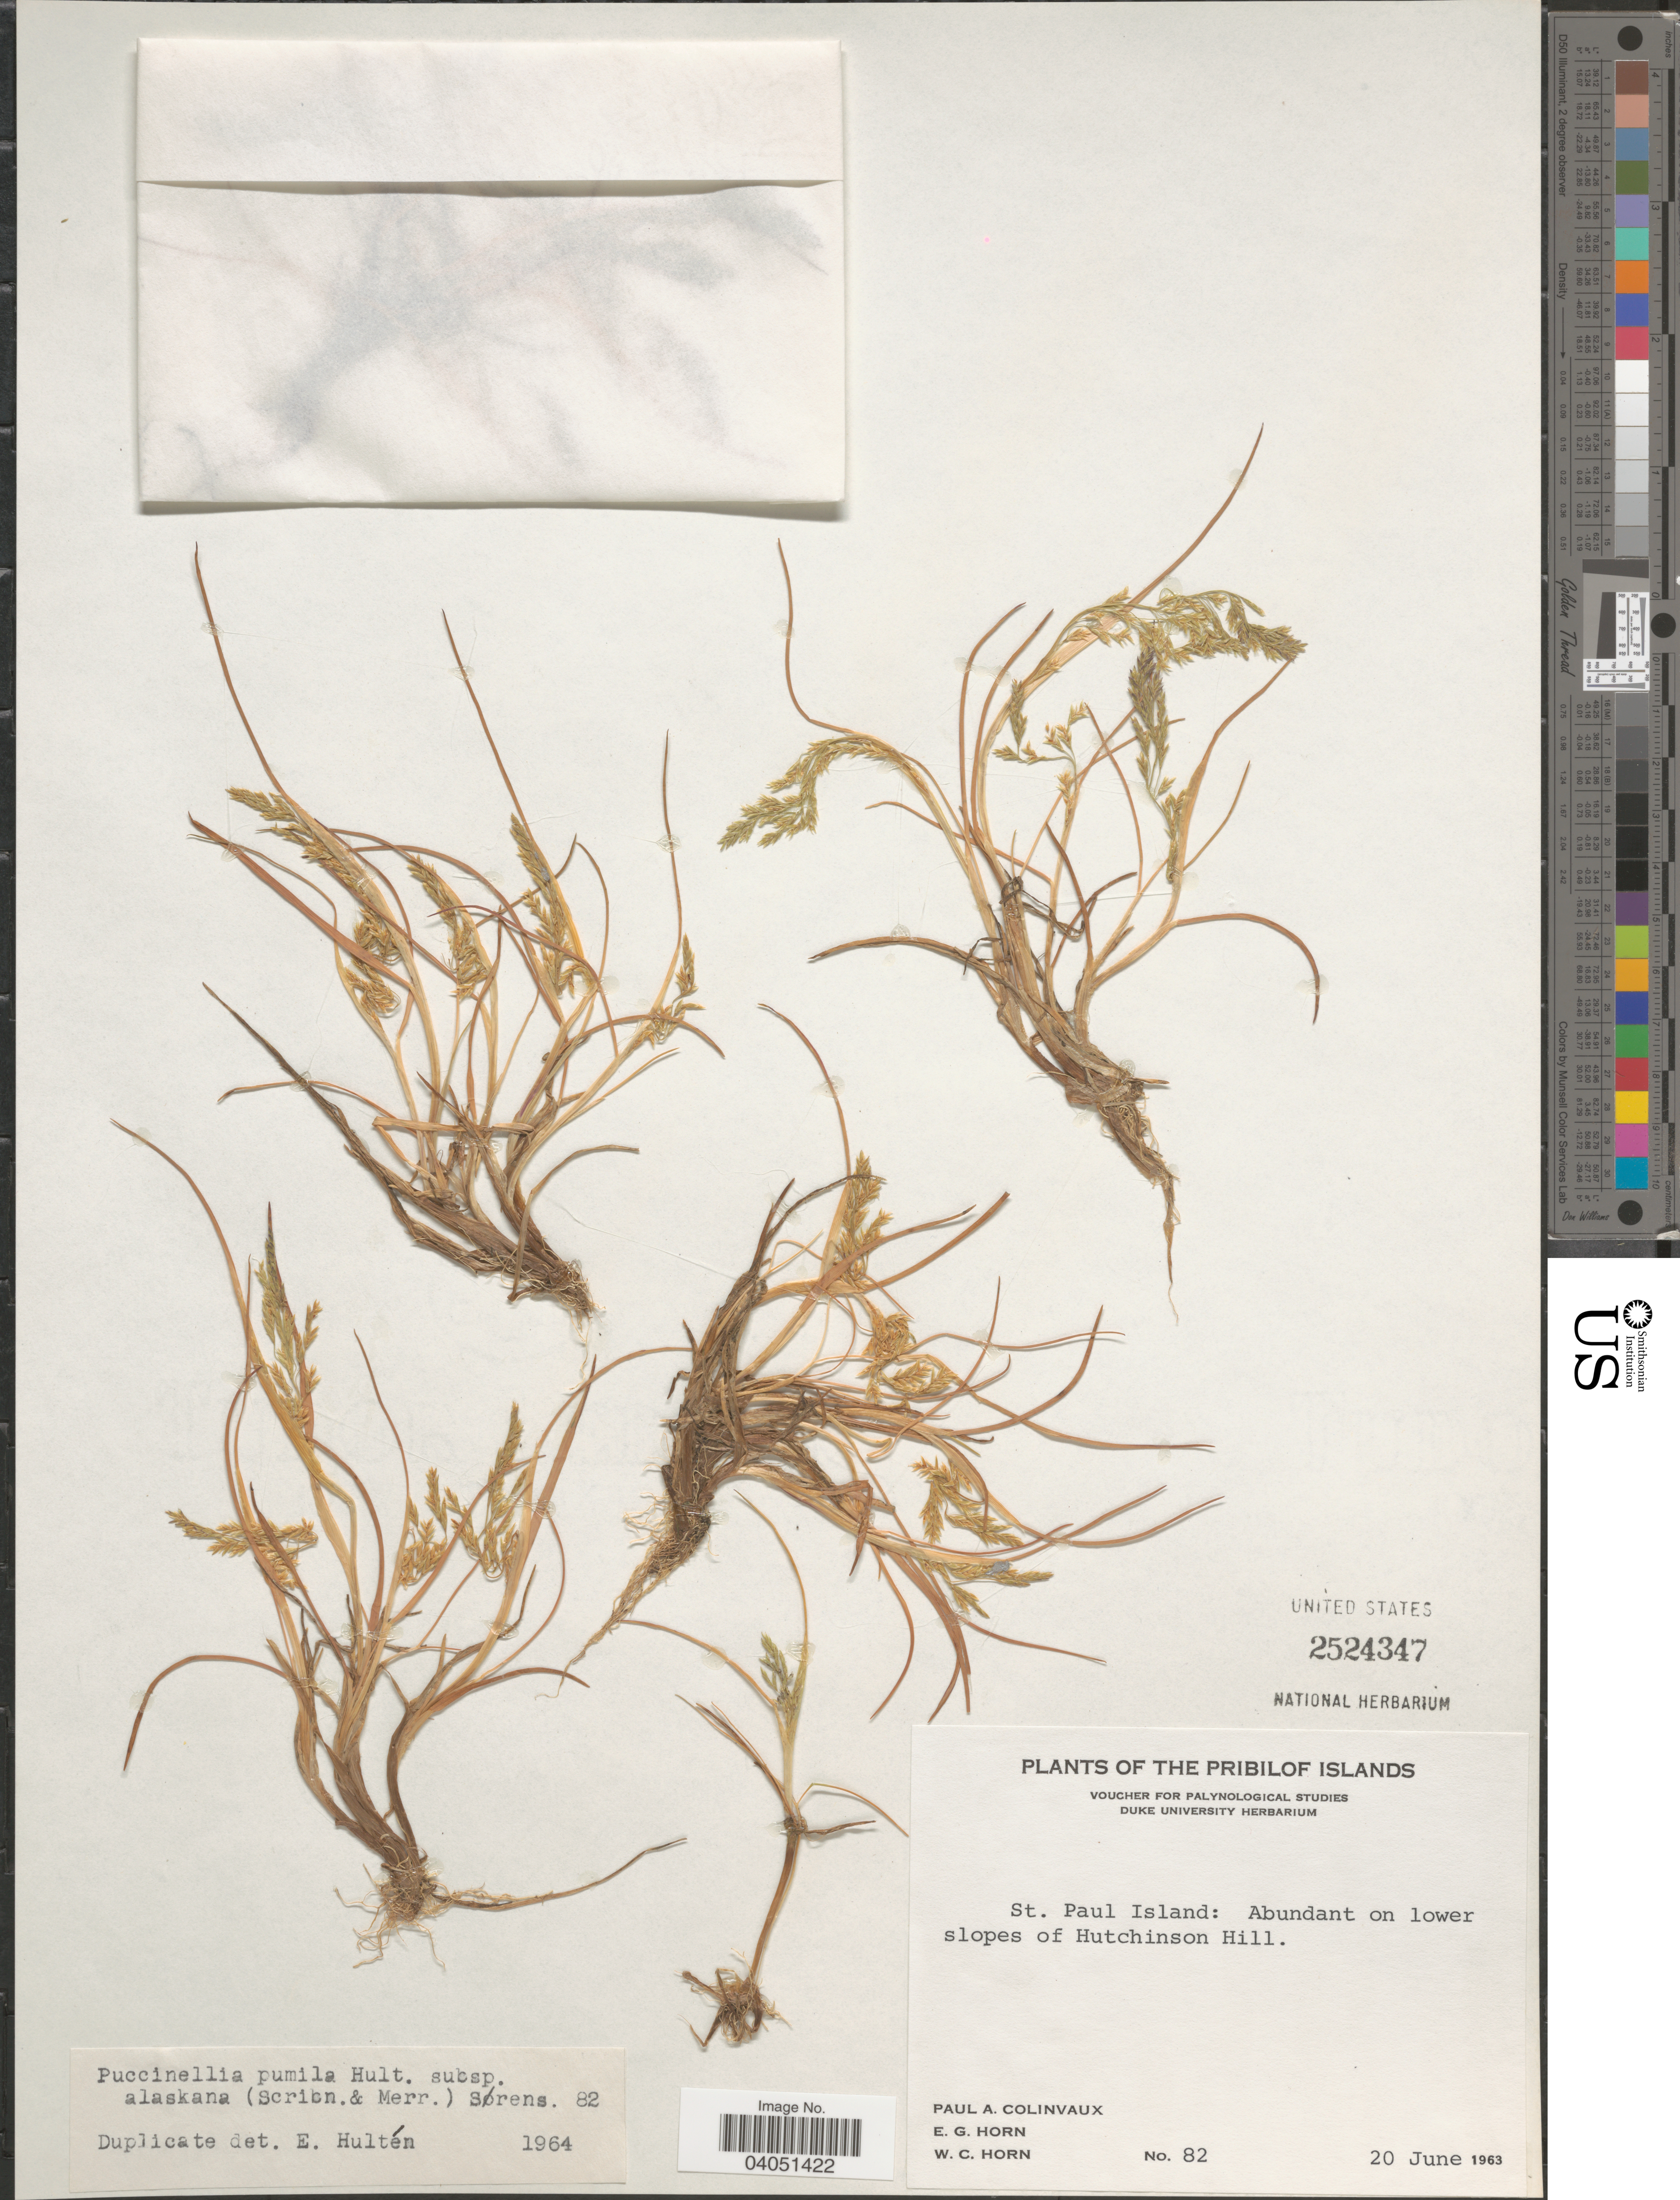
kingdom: Plantae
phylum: Tracheophyta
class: Liliopsida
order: Poales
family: Poaceae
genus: Puccinellia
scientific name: Puccinellia pumila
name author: (Vasey) Hitchc.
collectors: P. Colinvaux, E. Horn & W. Horn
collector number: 82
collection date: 1963-06-20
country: United States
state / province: Alaska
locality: The Pribilof Islands. St. Paul Island: On lower slopes of Hutchinson Hill.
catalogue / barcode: US 2524347